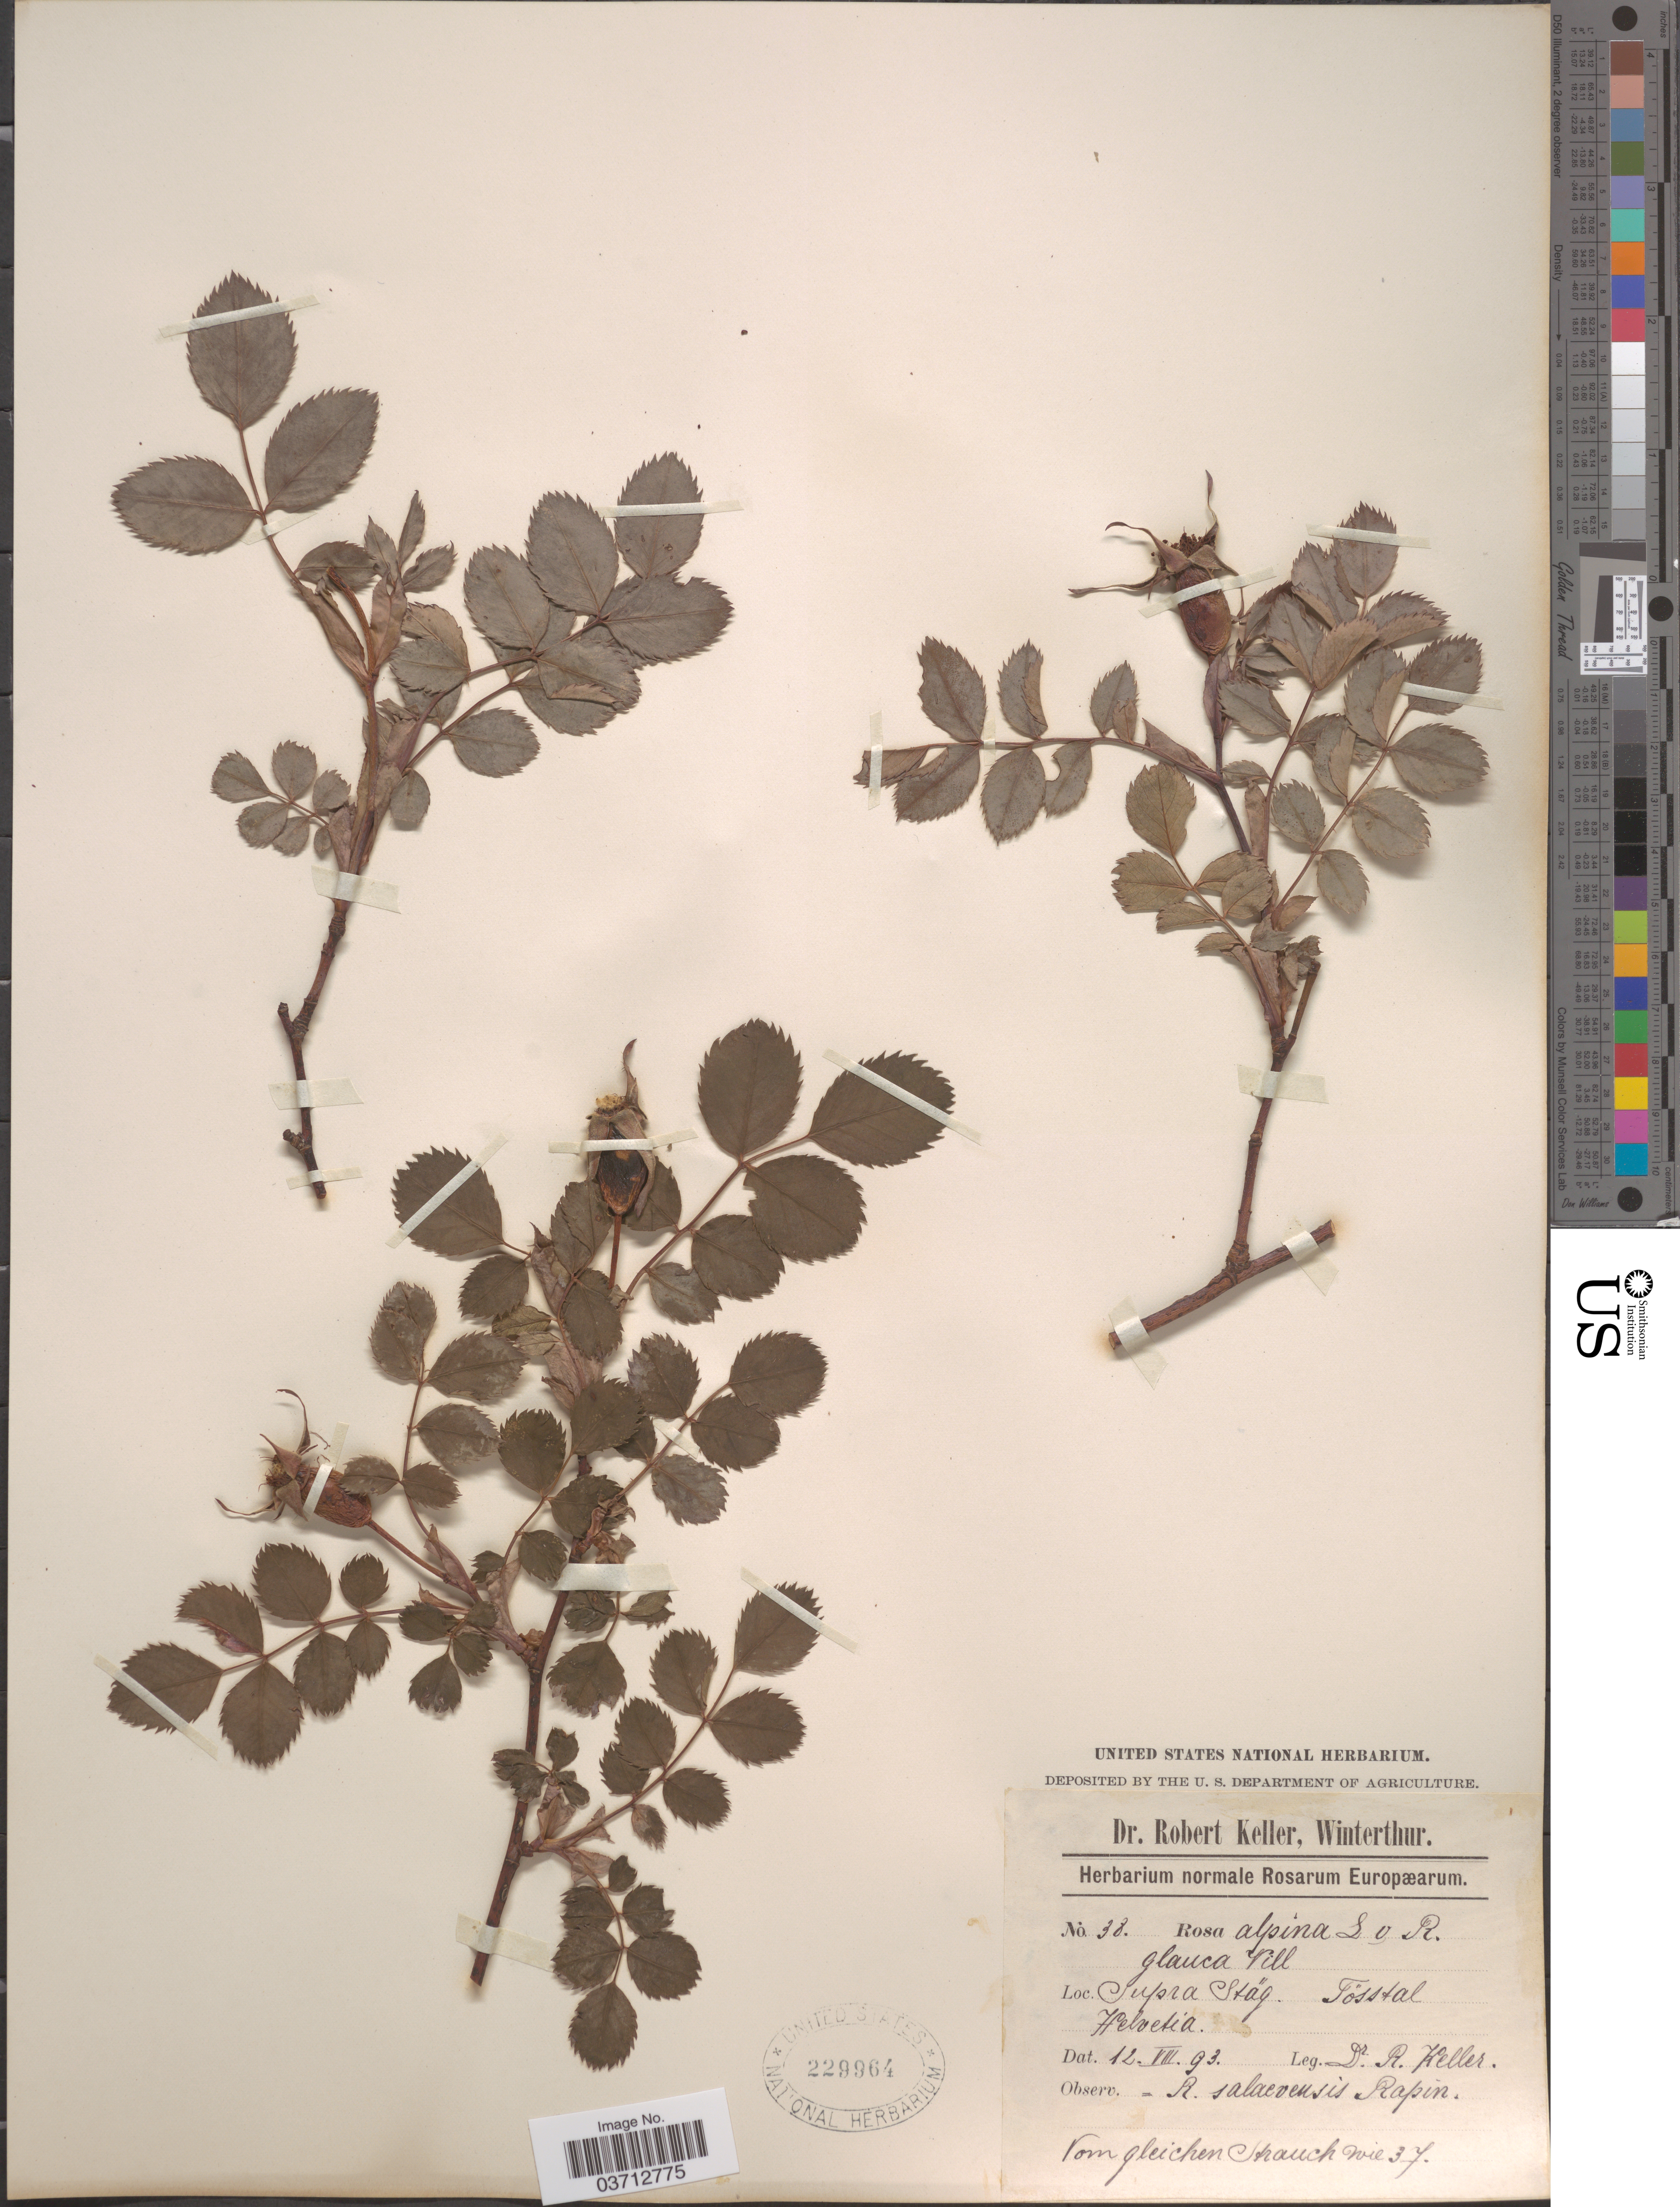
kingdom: Plantae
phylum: Tracheophyta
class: Magnoliopsida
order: Rosales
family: Rosaceae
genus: Rosa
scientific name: Rosa alpina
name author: L.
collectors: R. Keller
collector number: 38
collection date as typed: Transcribed d/m/y: 12/8/93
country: Switzerland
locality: Supra Stäg - Fösstal Helvetia.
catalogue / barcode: US 229964